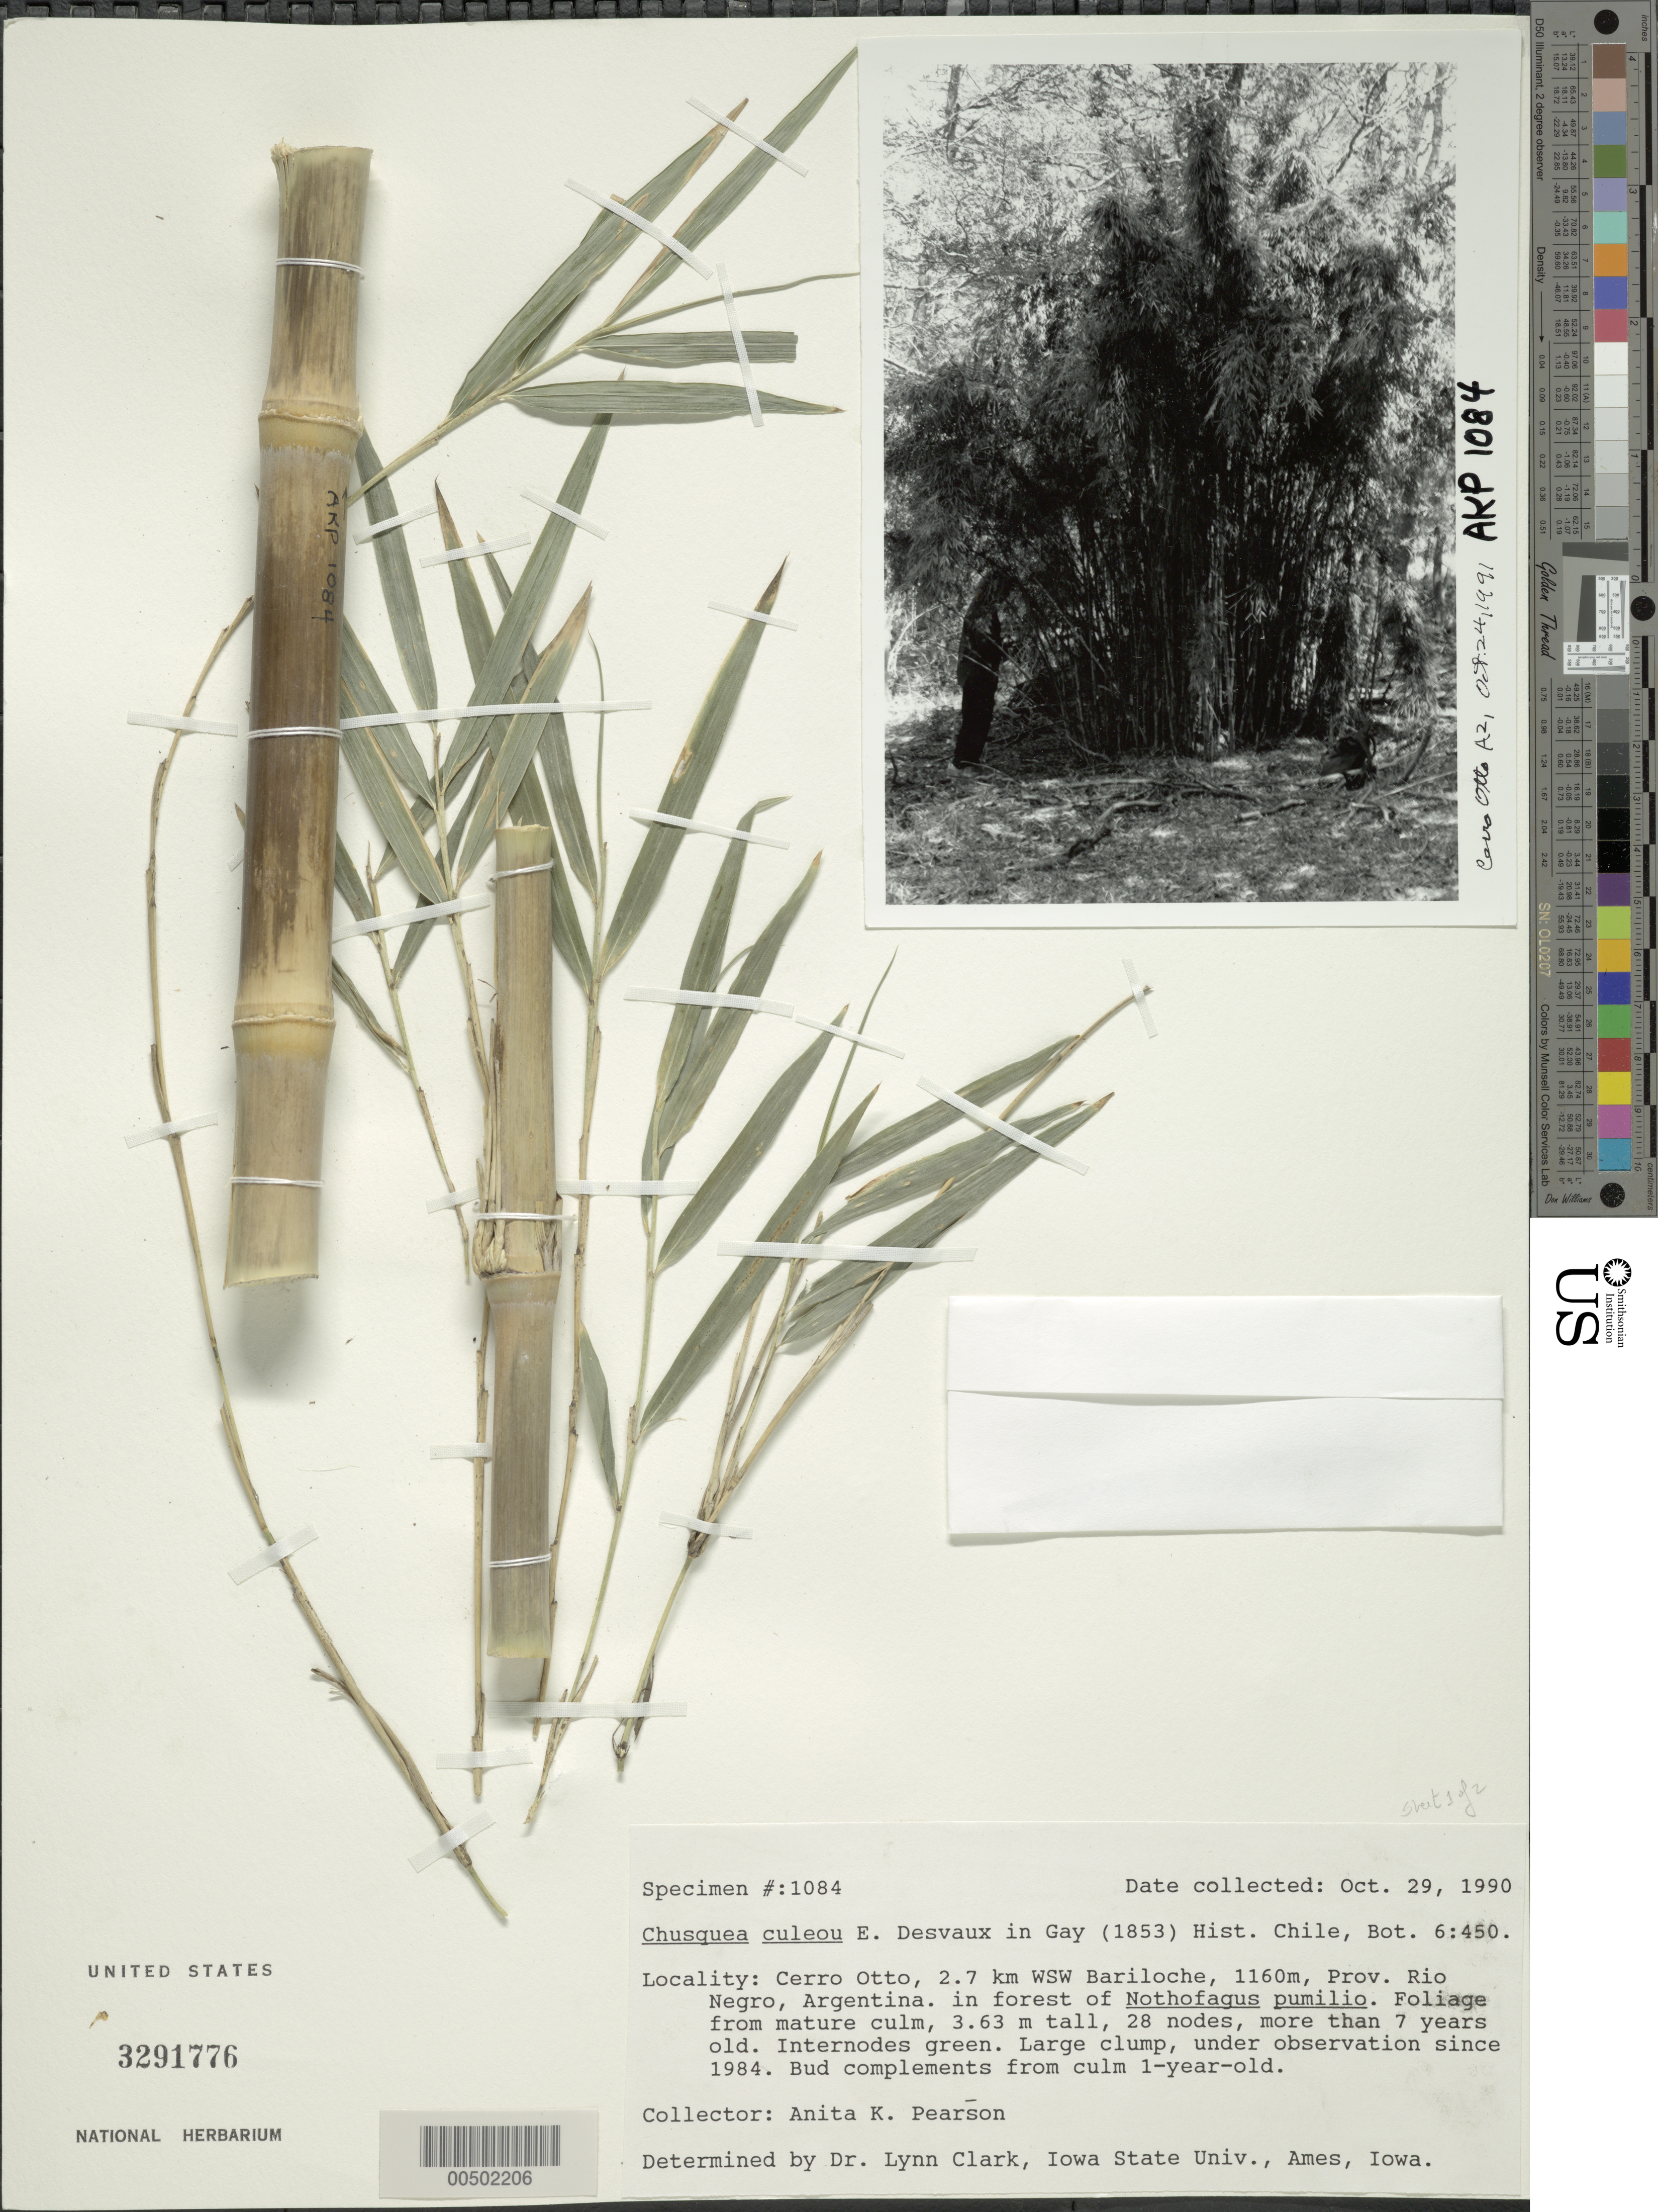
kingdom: Plantae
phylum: Tracheophyta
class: Liliopsida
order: Poales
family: Poaceae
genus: Chusquea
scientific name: Chusquea argentina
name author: Parodi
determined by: Guerreiro, C.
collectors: A. K. Pearson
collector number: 1084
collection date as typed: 29 Oct 1990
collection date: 1990-10-29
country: Argentina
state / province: Río Negro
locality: Cerro Otto, 2.7 km WSW Bariloche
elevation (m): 1160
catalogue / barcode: US 3291776